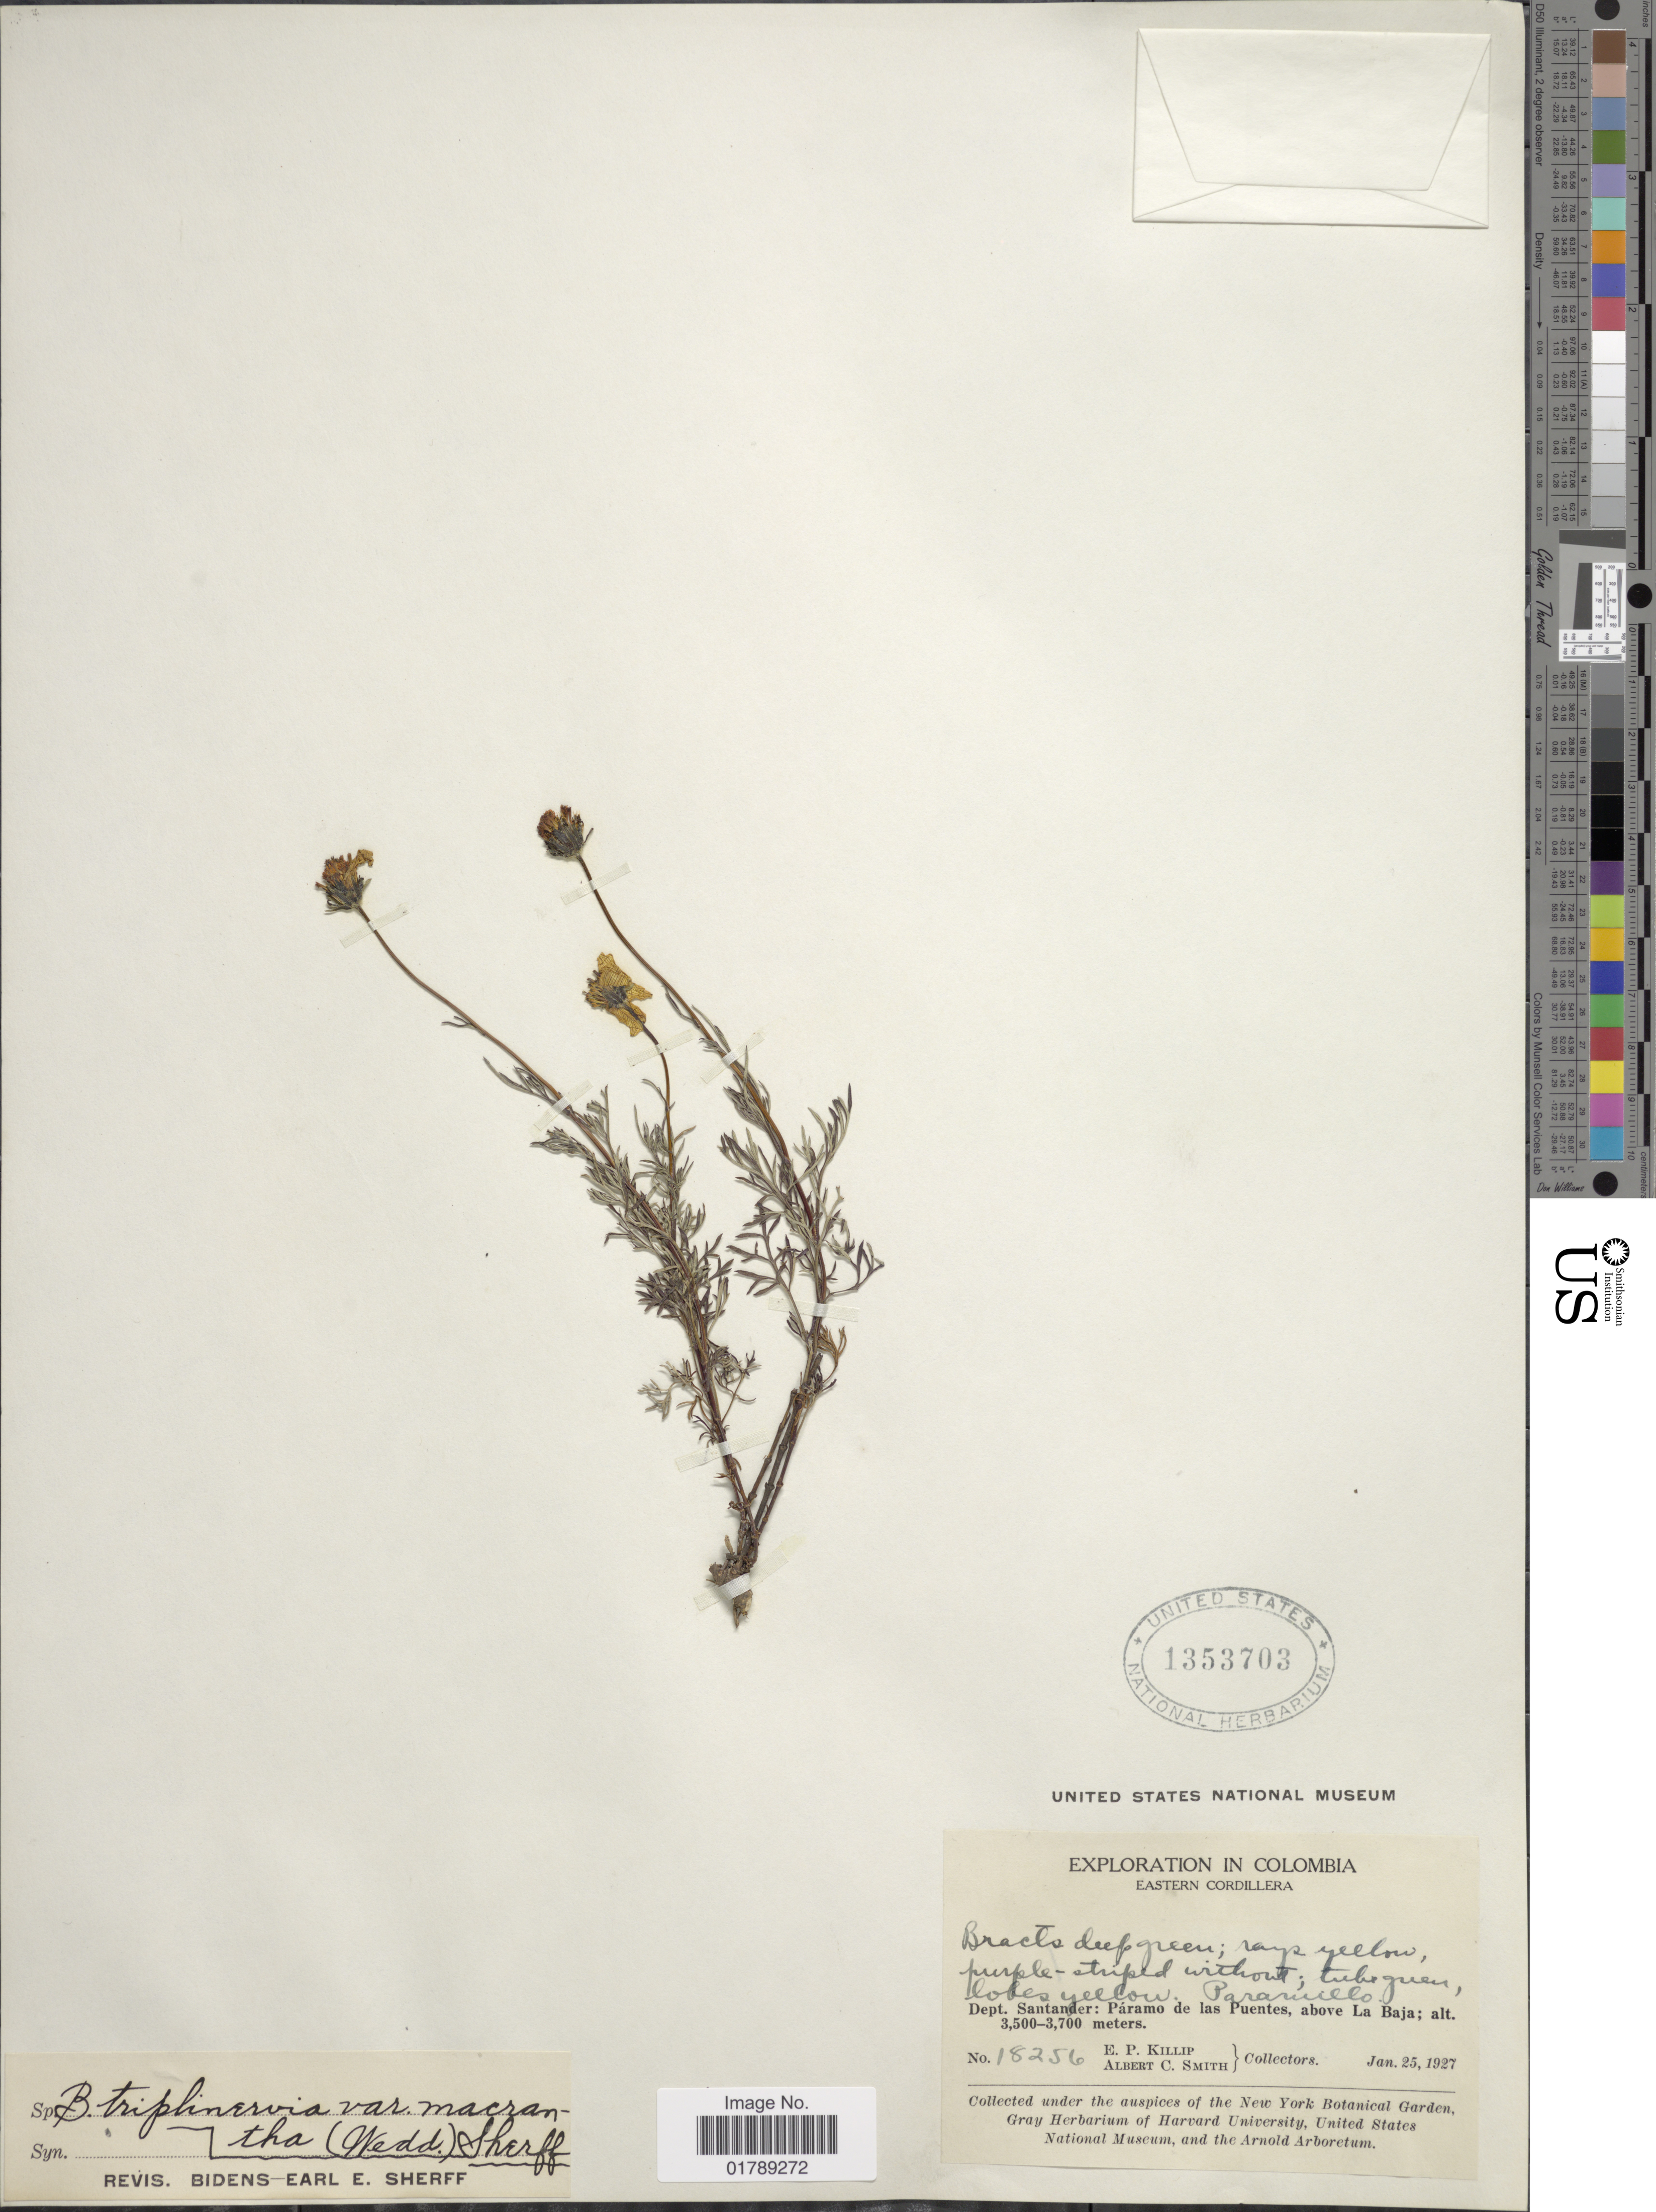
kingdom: Plantae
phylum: Tracheophyta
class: Magnoliopsida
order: Asterales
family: Asteraceae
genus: Bidens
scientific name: Bidens triplinervia var. macrantha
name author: (Wedd.) Sherff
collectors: E. P. Killip & A. C. Smith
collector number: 18256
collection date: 1927-01-25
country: Colombia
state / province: Santander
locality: Eastern Cordillera. Páramo de las Puentes, above La Baja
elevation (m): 3500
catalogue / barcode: US 1353703